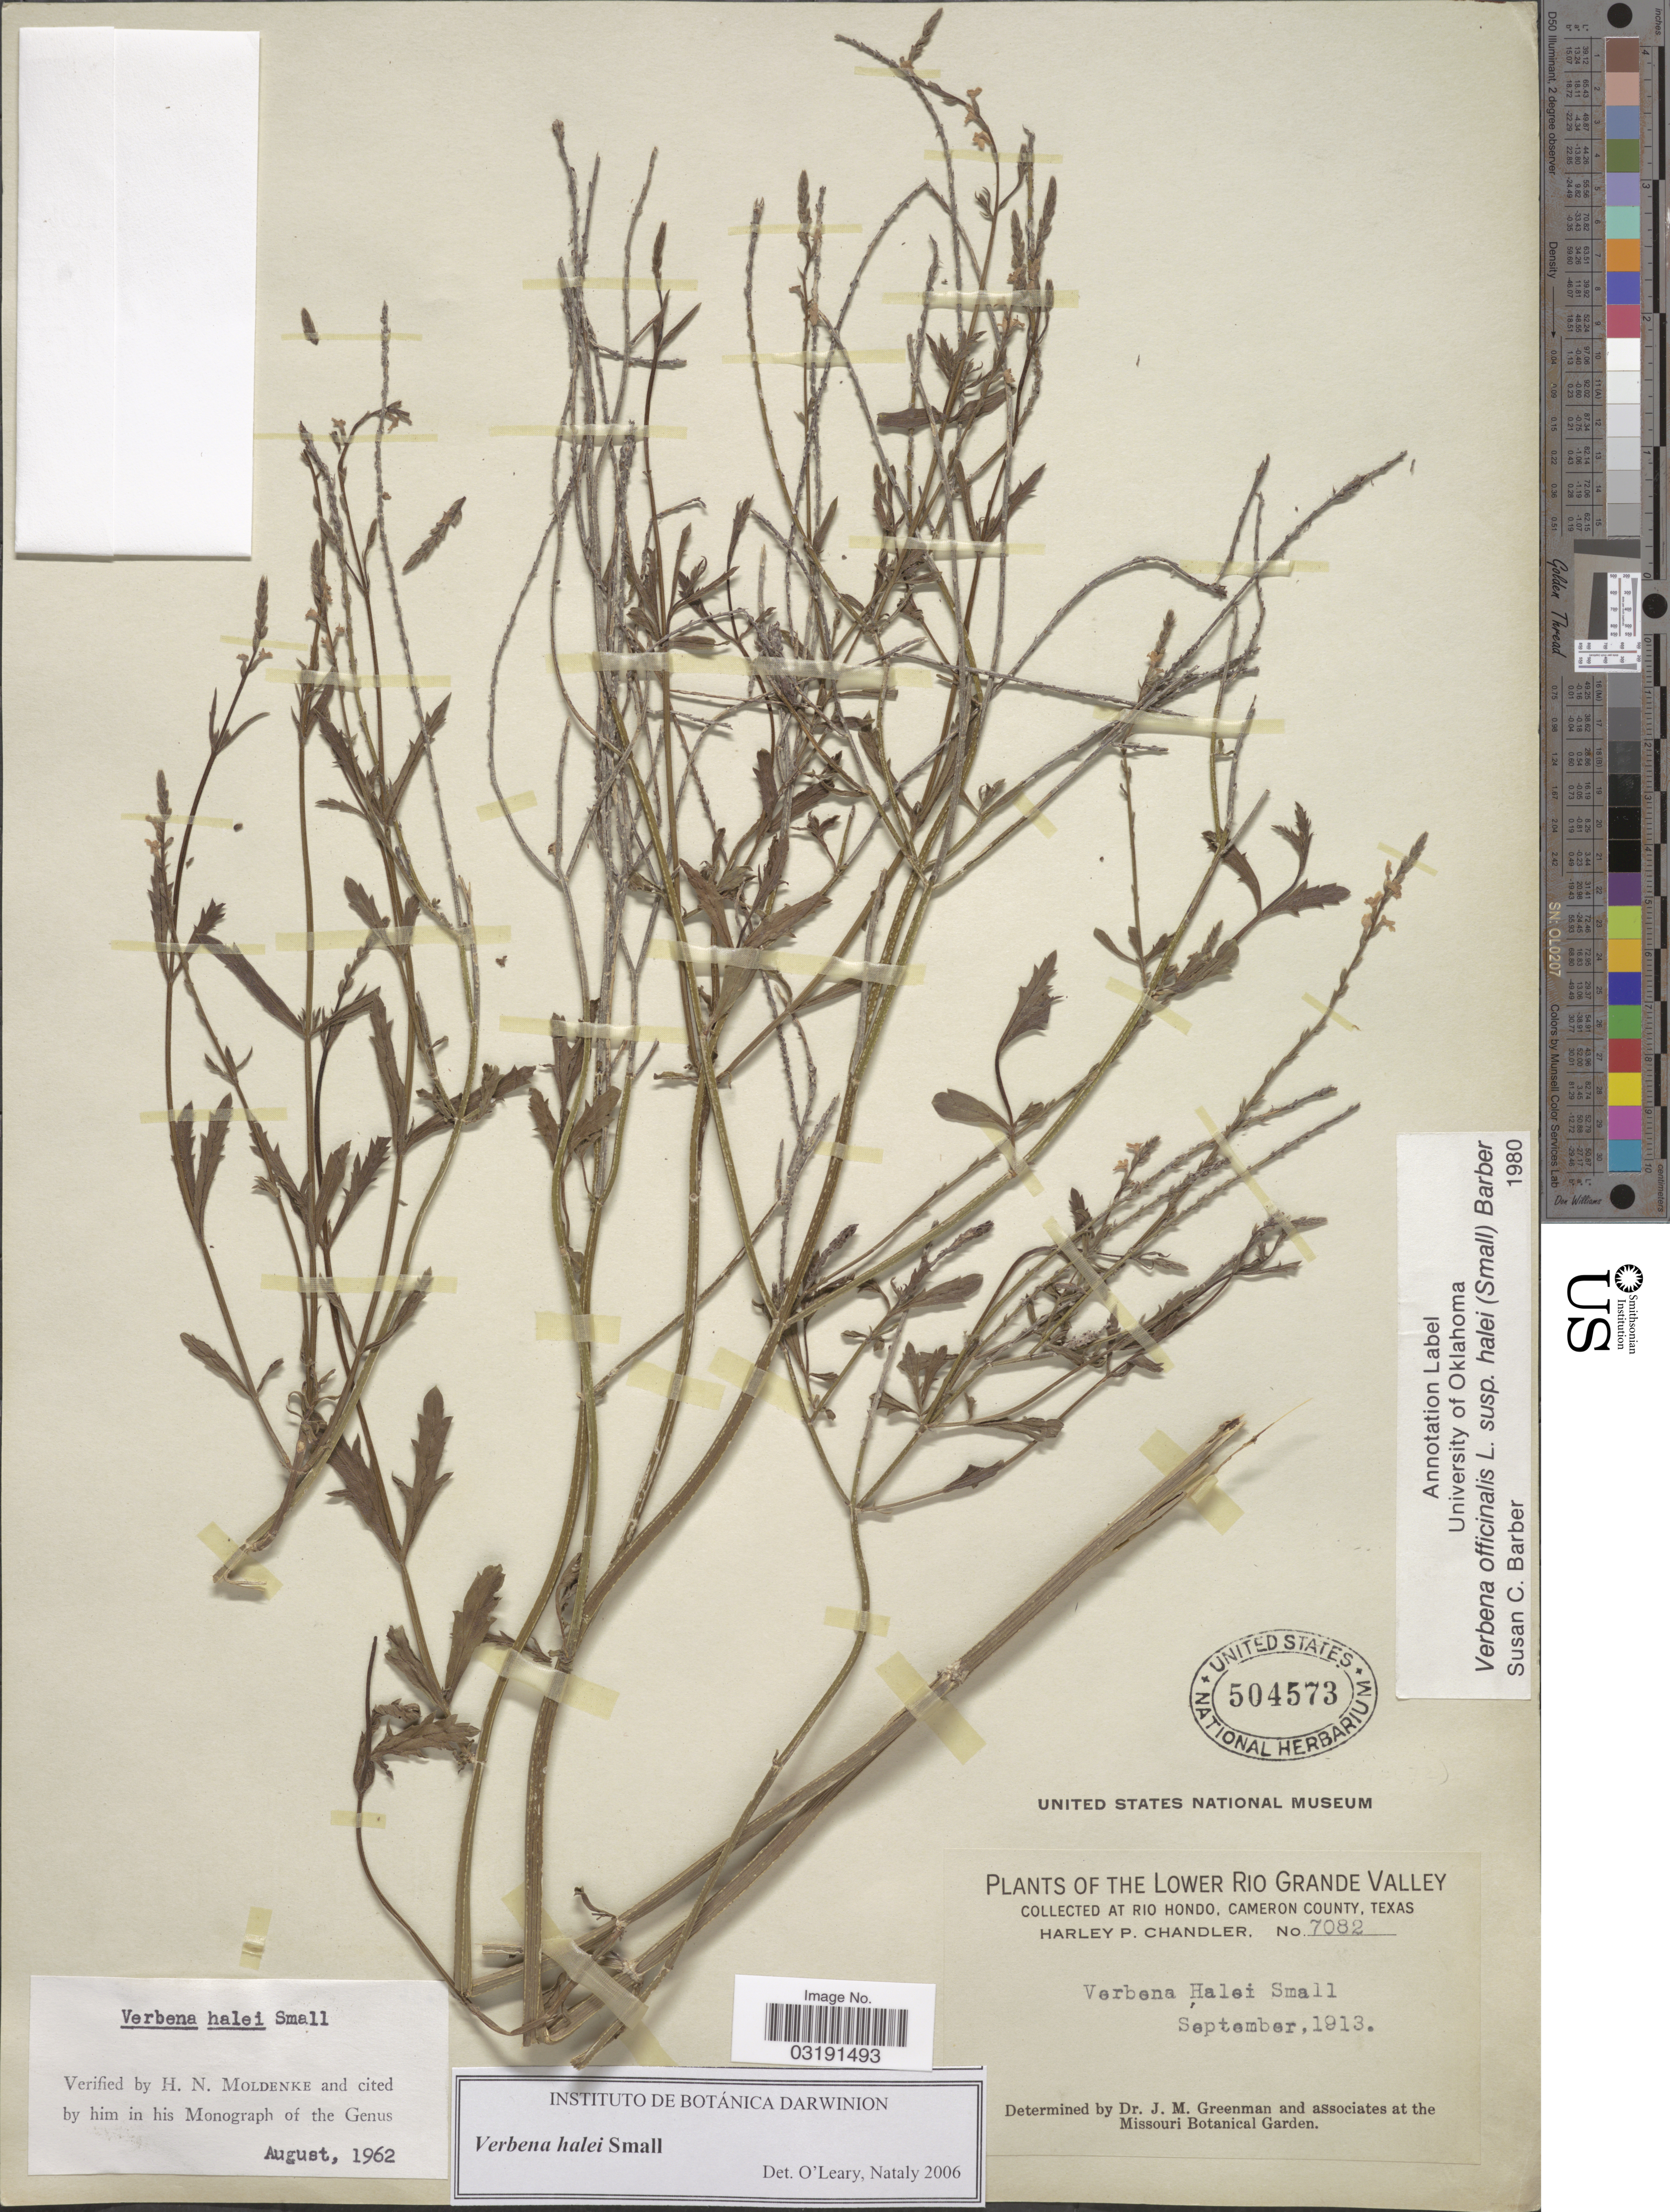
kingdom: Plantae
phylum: Tracheophyta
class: Magnoliopsida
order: Lamiales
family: Verbenaceae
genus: Verbena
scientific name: Verbena halei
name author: Small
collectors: H. Chandler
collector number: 7082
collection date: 1913-09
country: United States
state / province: Texas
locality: The Lower Rio Grande Valley, at Rio Hondo, Cameron County.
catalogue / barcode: US 504573